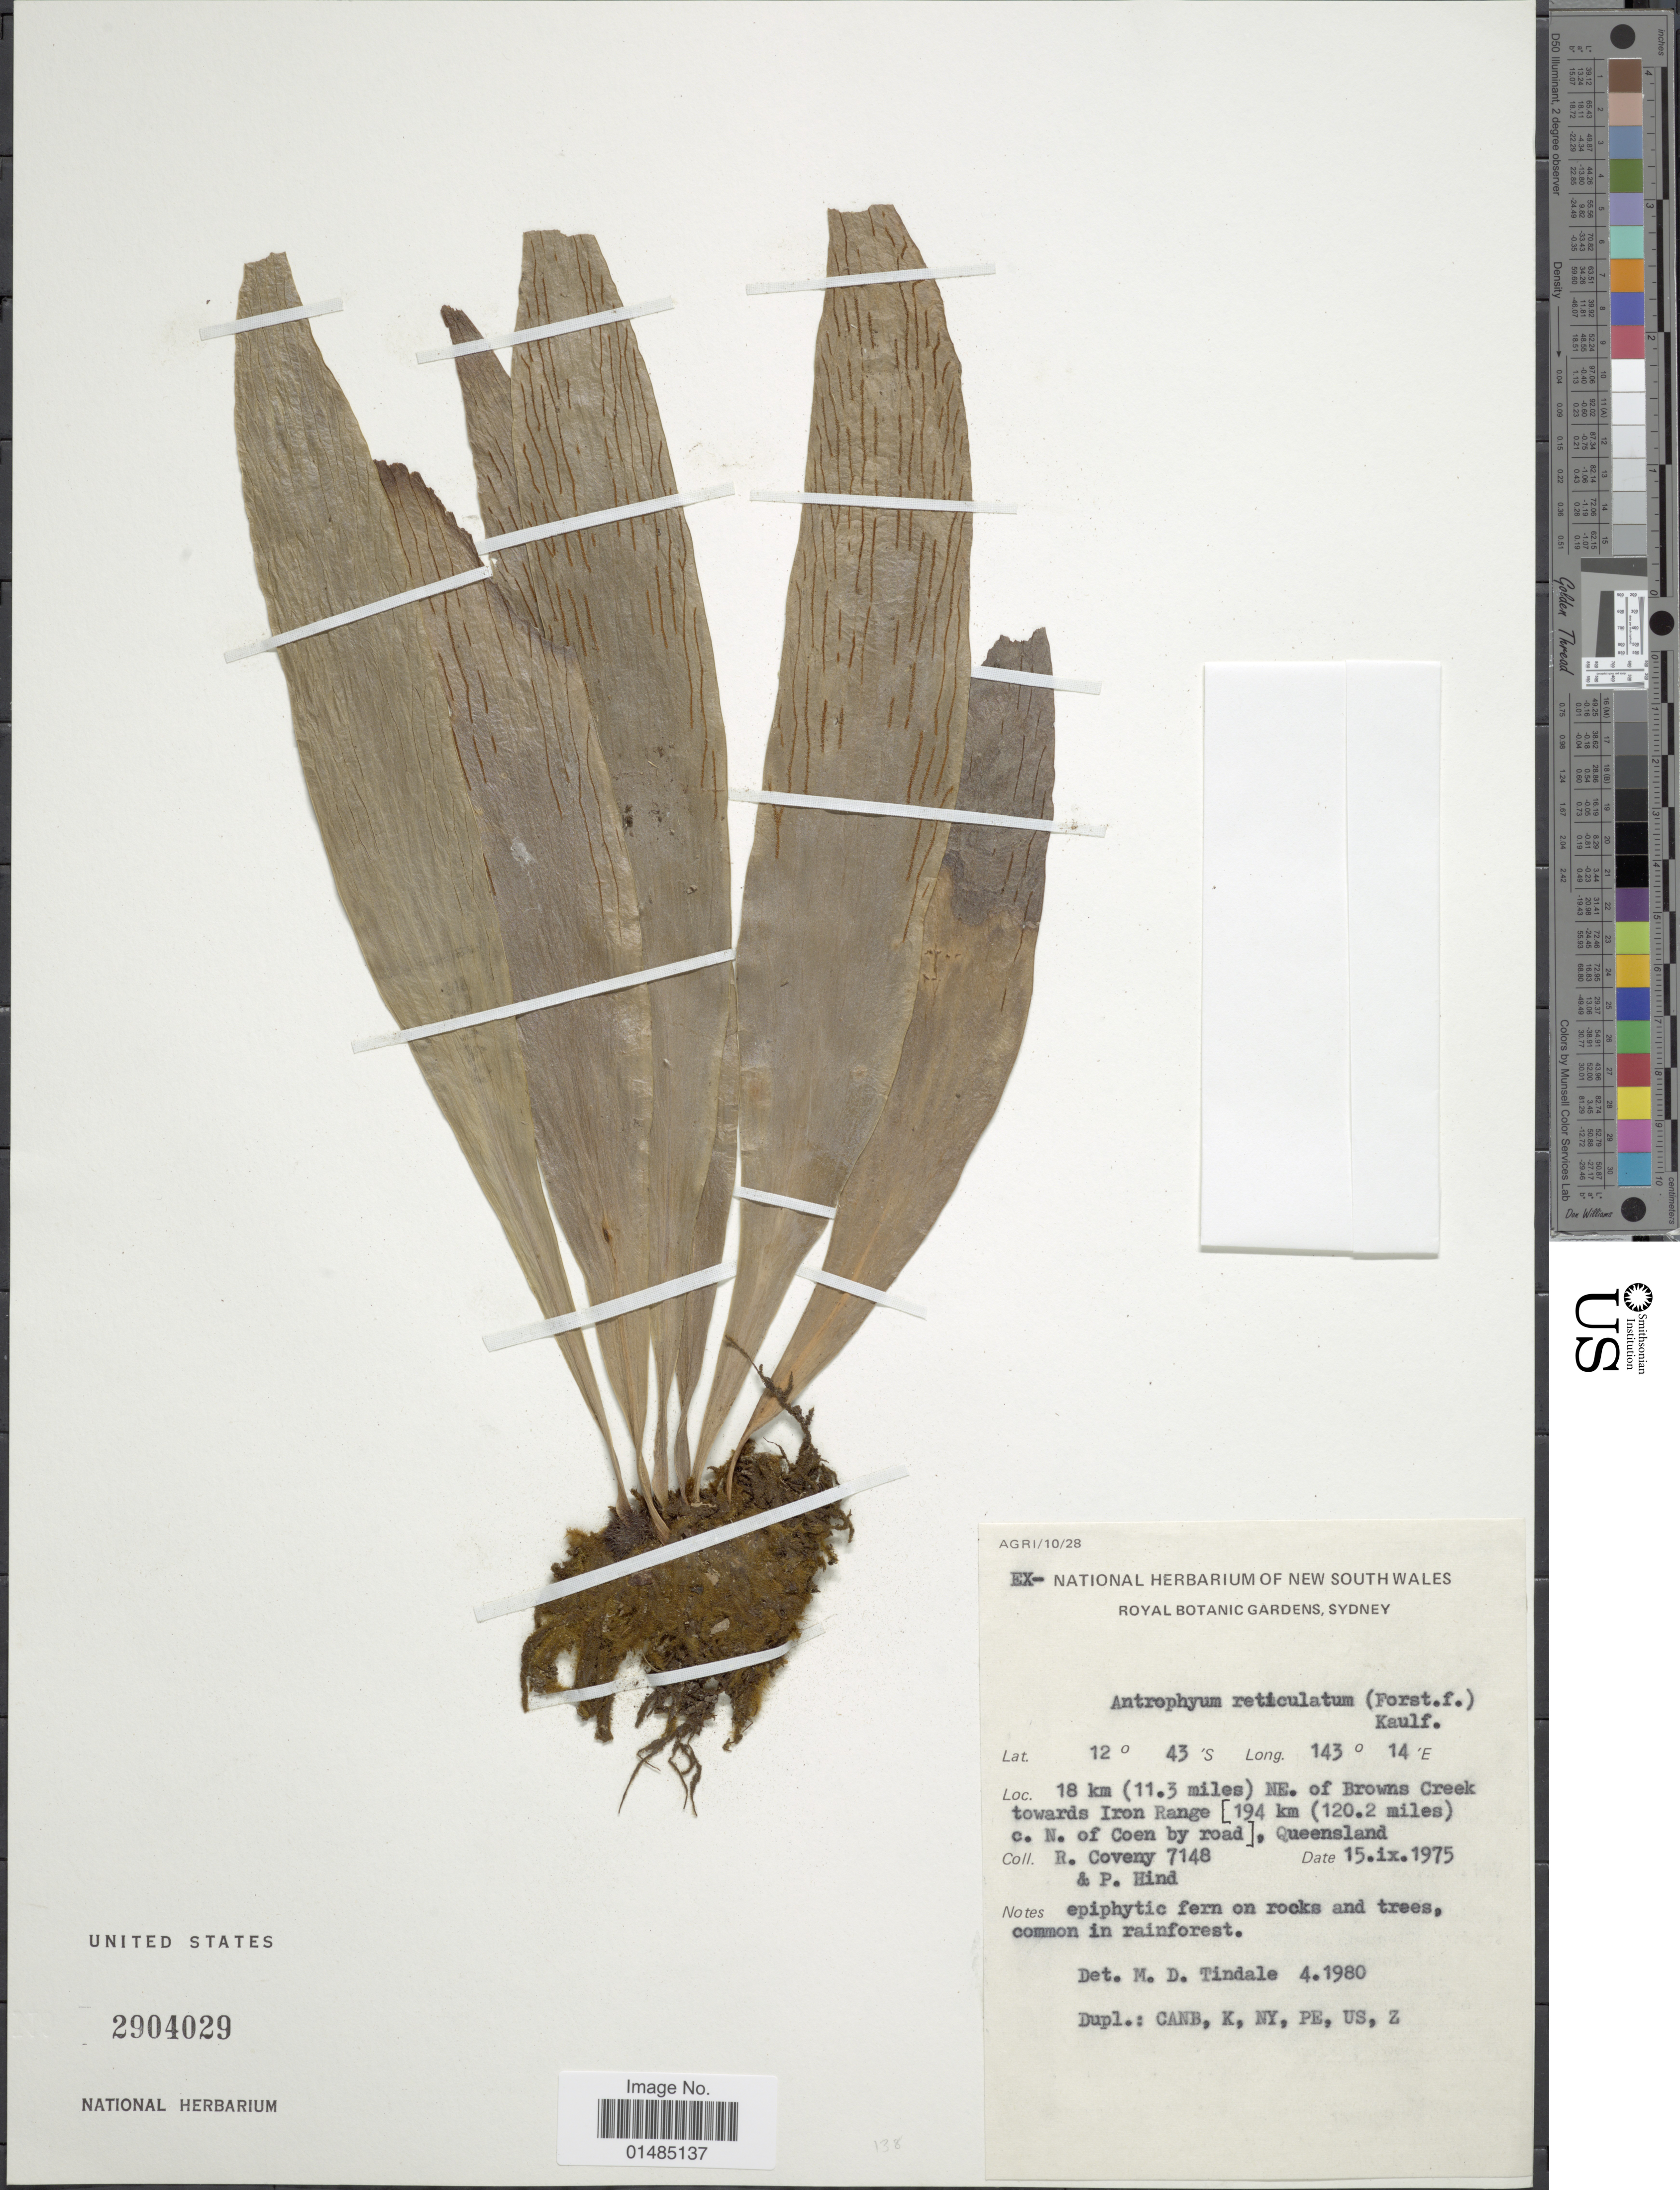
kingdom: Plantae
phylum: Tracheophyta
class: Polypodiopsida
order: Polypodiales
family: Pteridaceae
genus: Antrophyum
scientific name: Antrophyum reticulatum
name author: (G. Forst.) Kaulf.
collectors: R. Coveny & P. Hind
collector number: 7148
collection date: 1975-09-15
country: Australia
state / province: Queensland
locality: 18 km (11.3 miles) NE. of Browns Creek towards Iron Range [ 194 km (120.2 miles) c. N. of Coen by road]. Queensland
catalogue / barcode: US 2904029